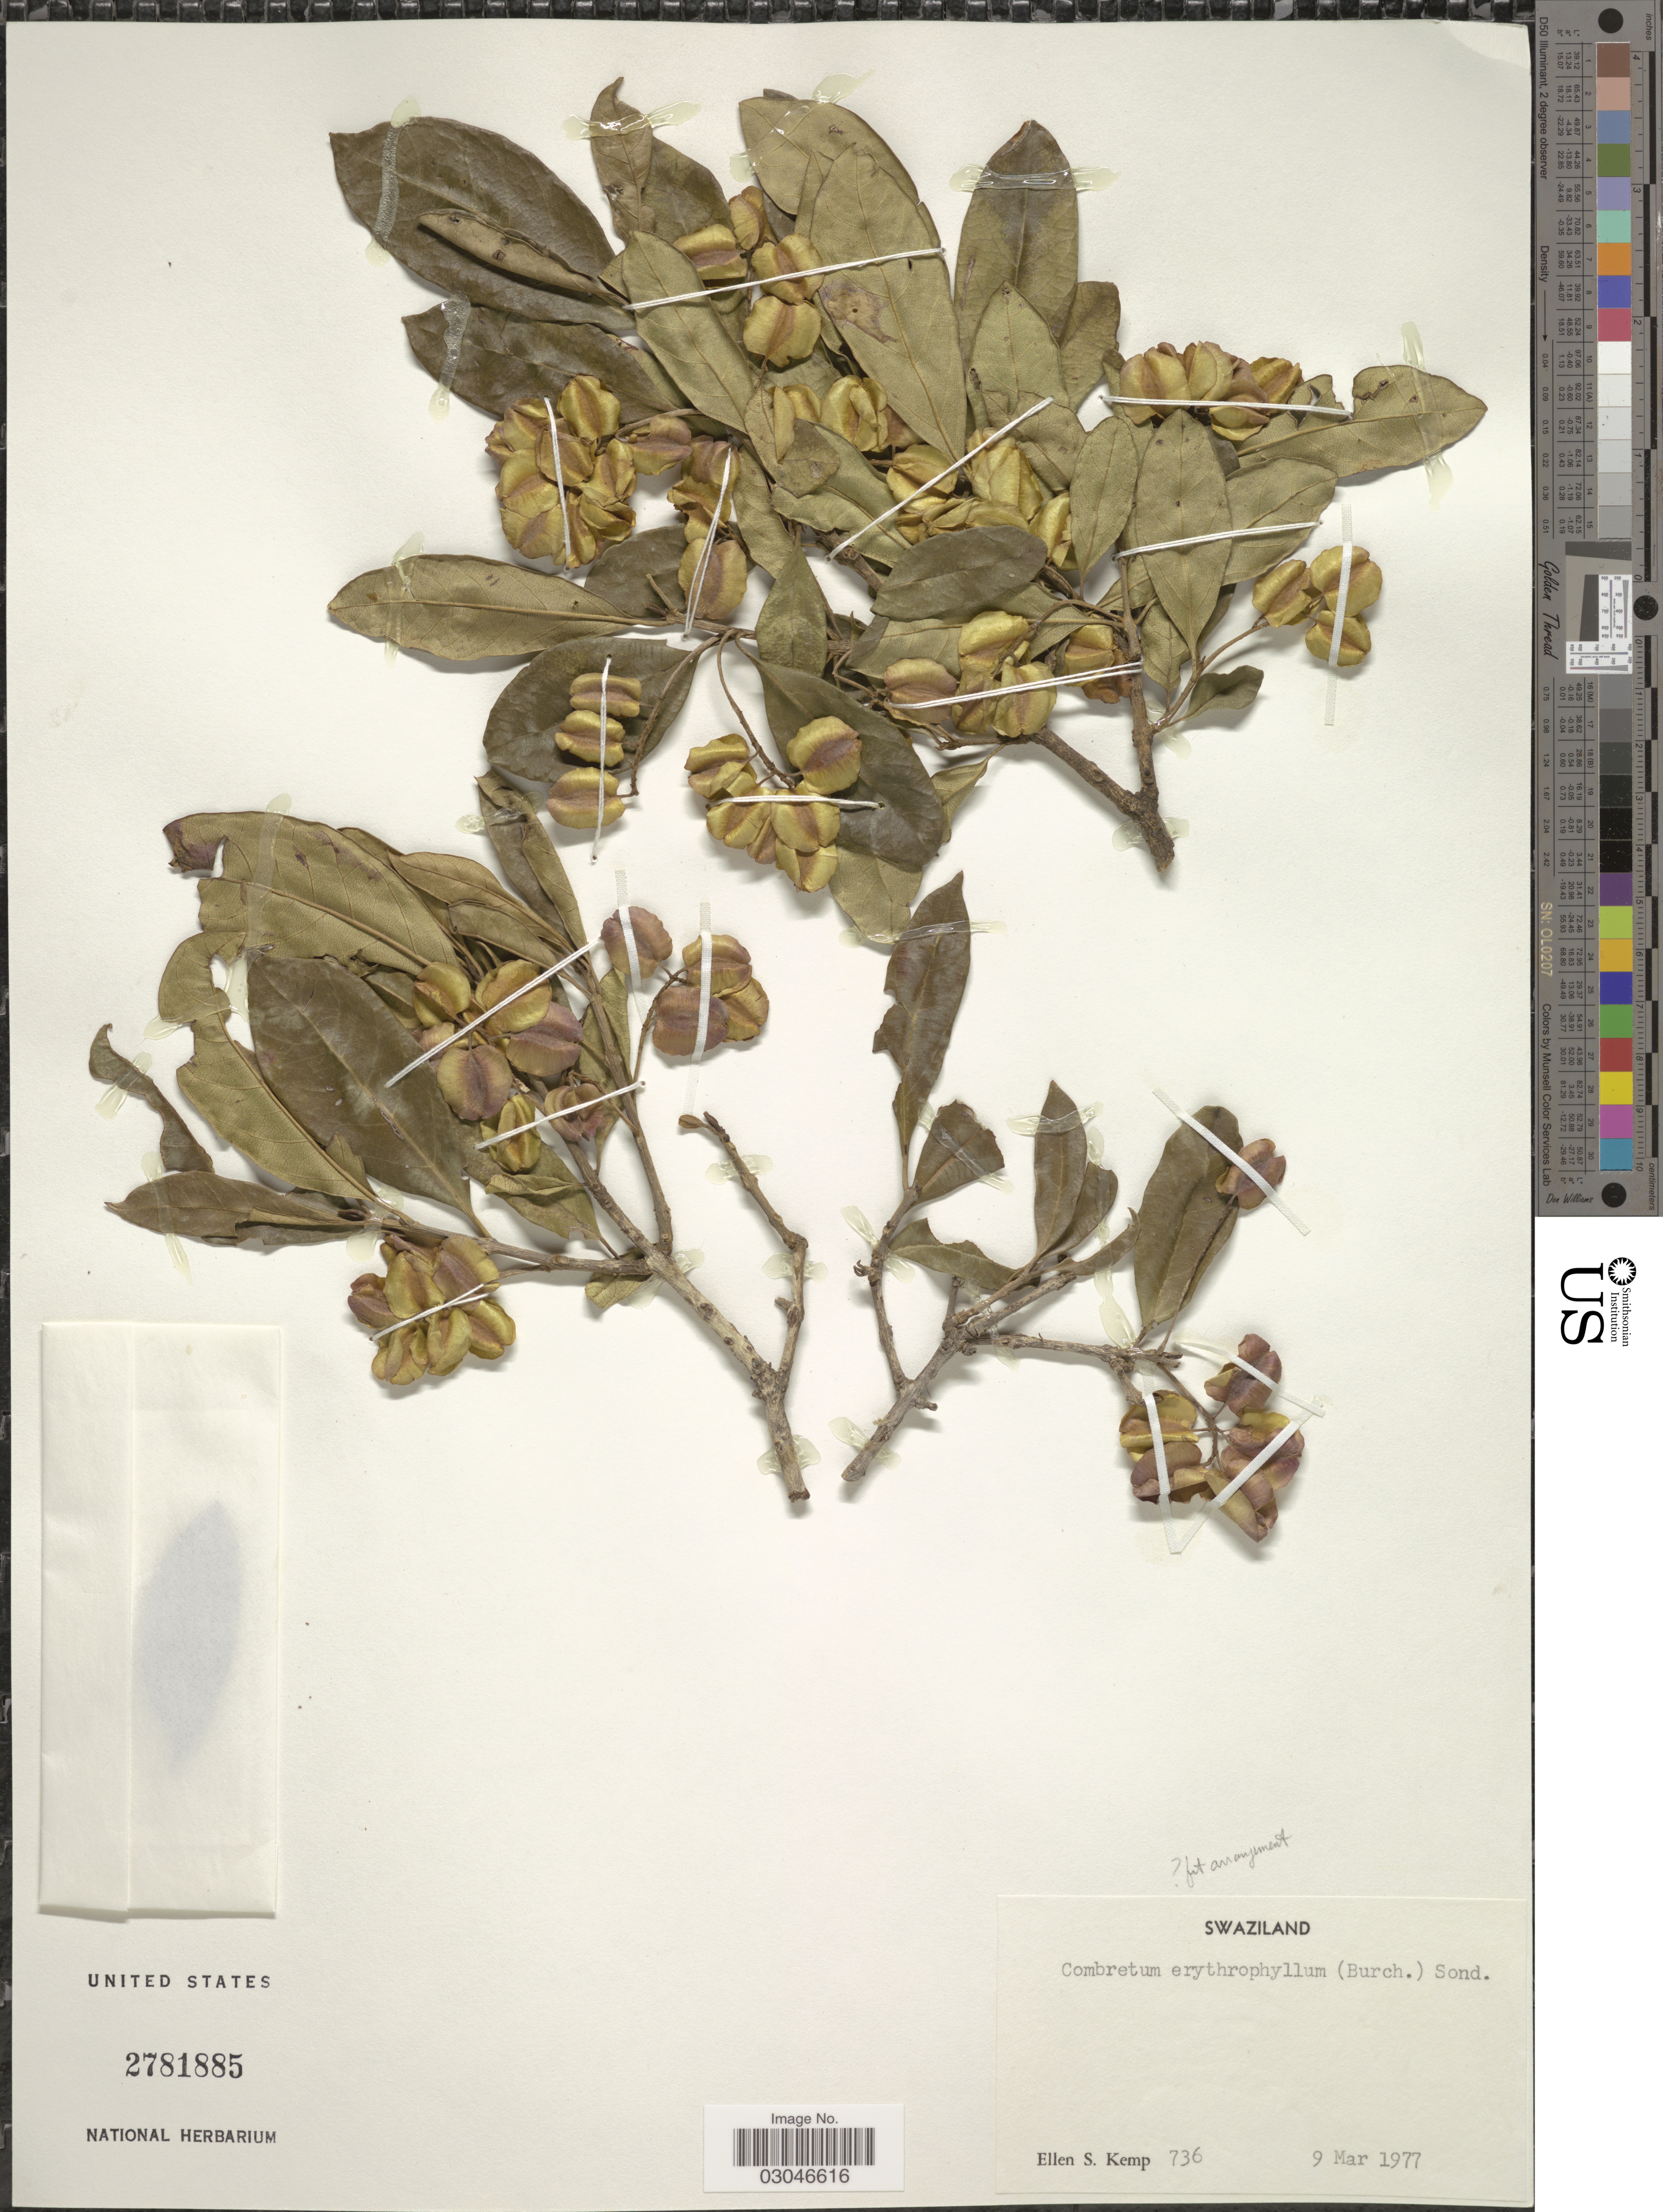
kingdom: Plantae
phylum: Tracheophyta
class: Magnoliopsida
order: Myrtales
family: Combretaceae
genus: Combretum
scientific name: Combretum erythrophyllum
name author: (Burch.) Sond.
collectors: E. S. Kemp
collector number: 736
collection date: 1977-03-09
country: Eswatini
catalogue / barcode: US 2781885